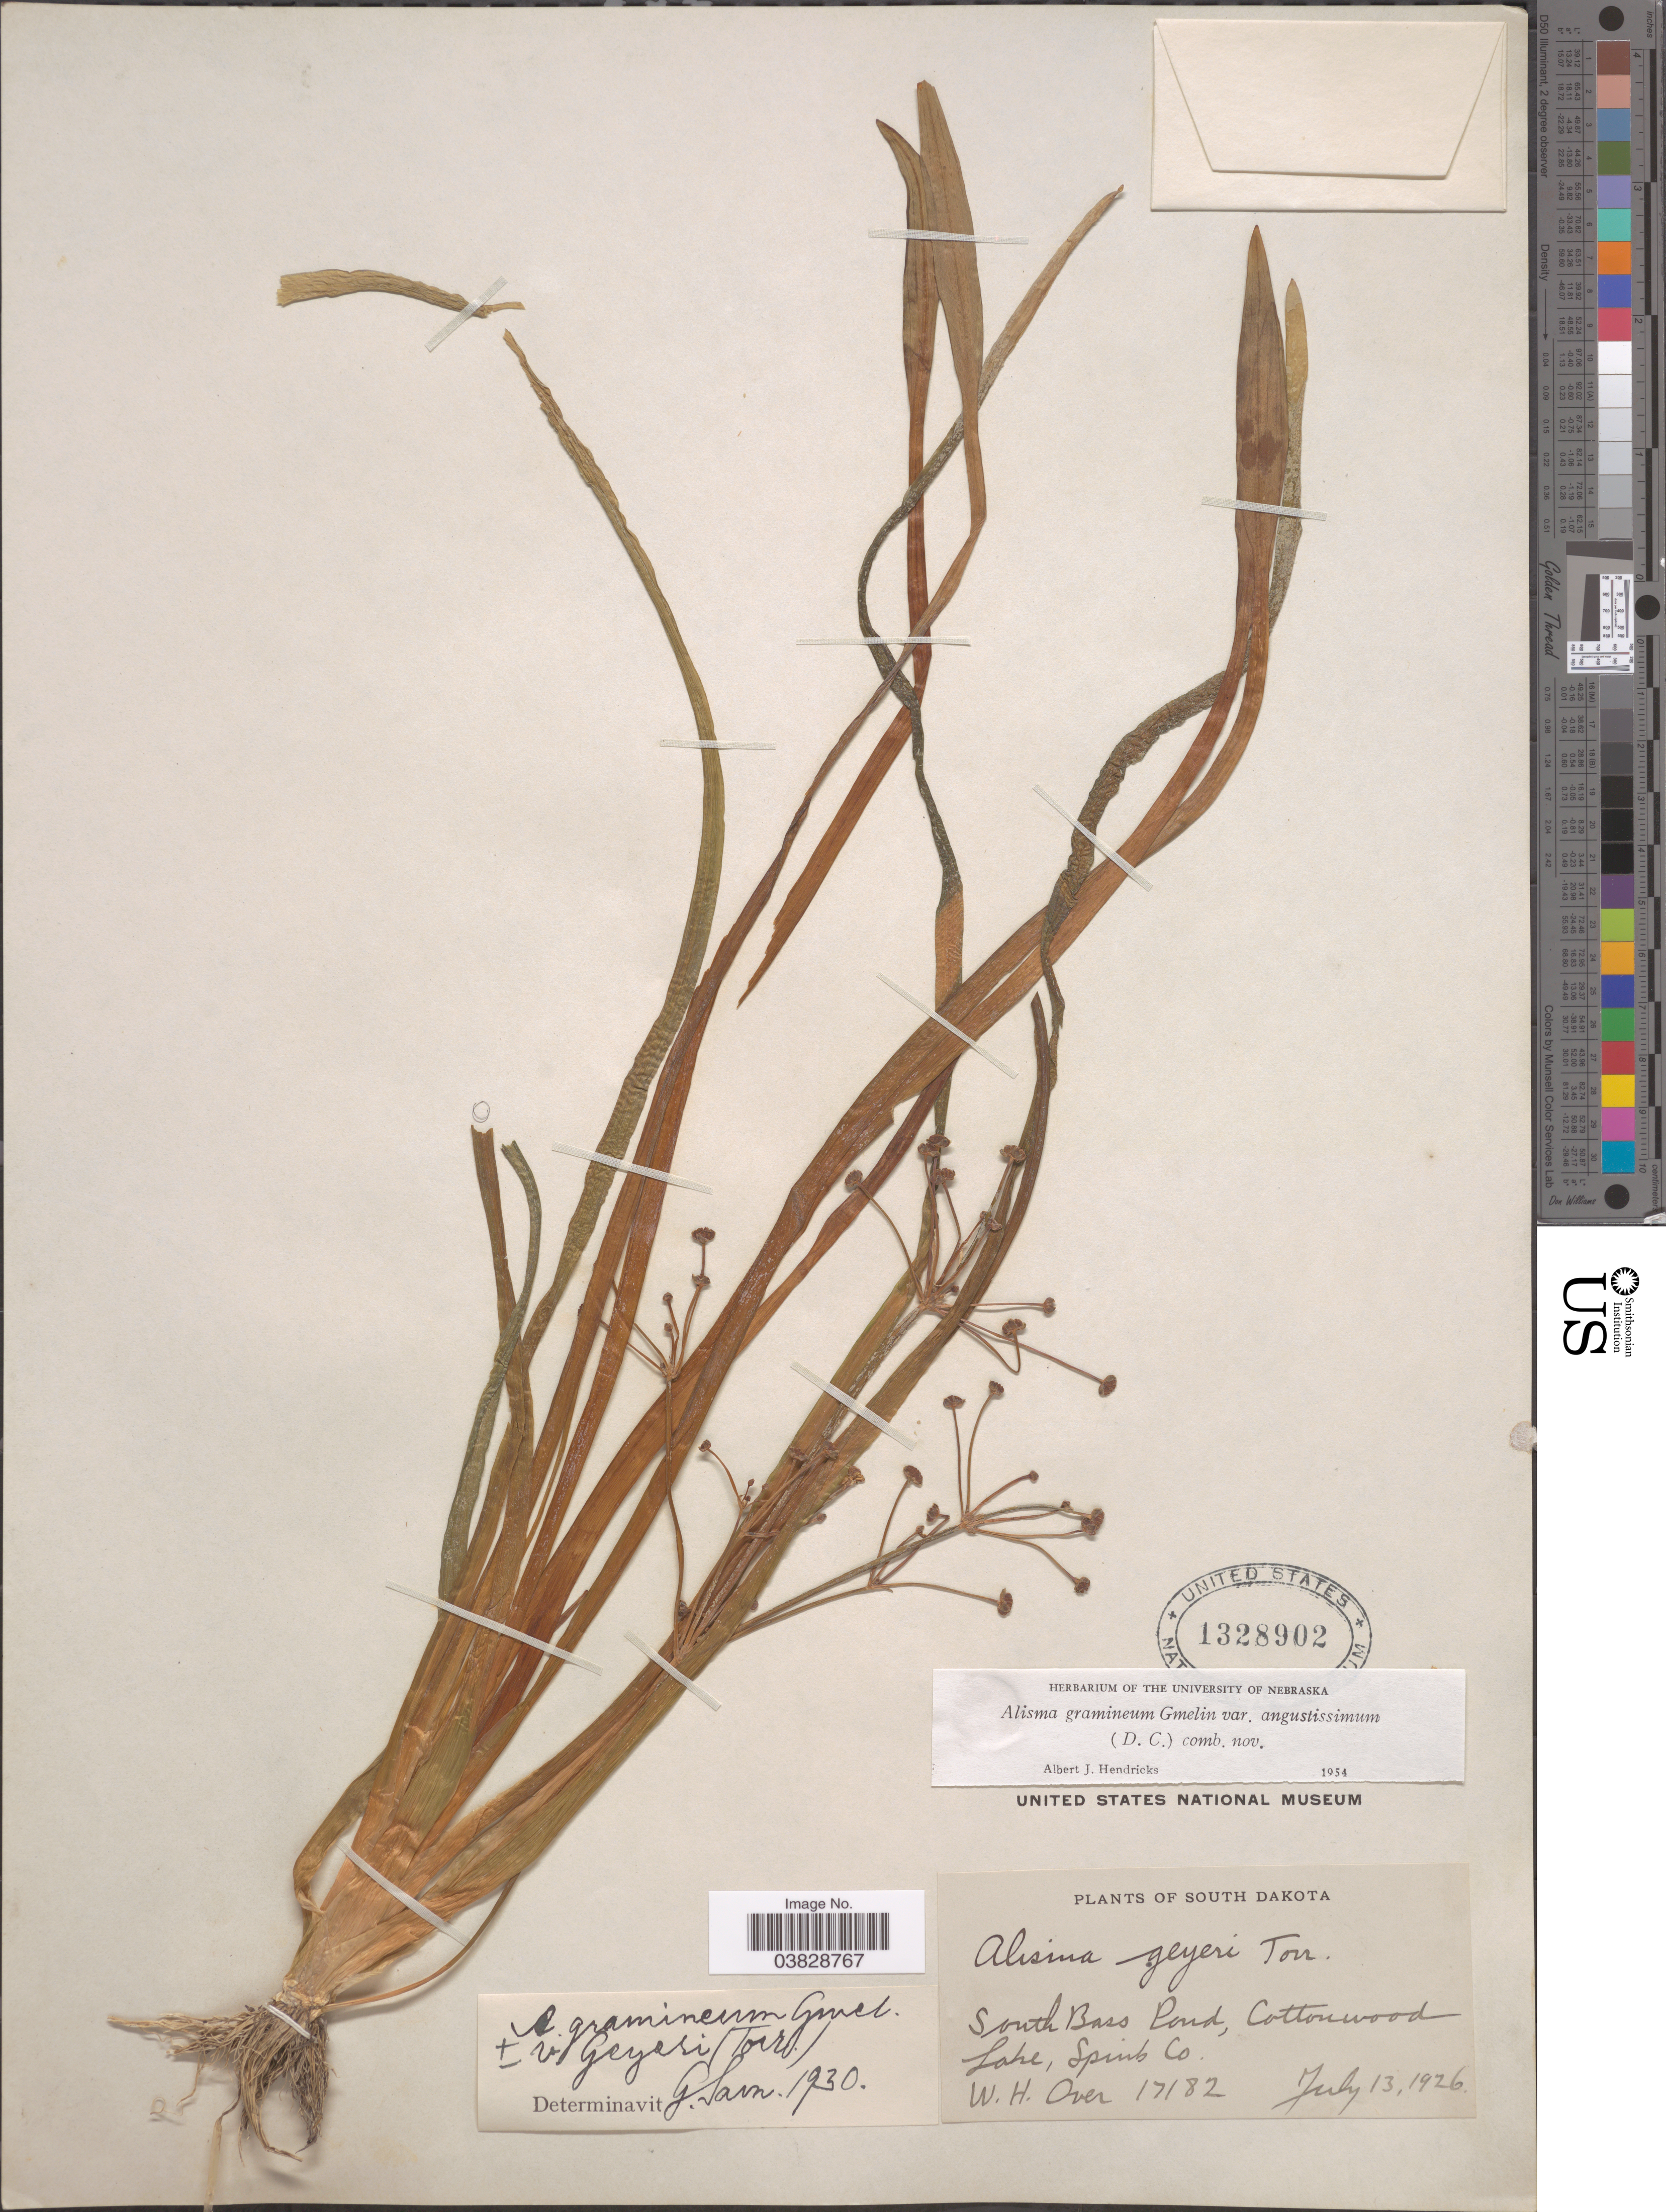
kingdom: Plantae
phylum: Tracheophyta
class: Liliopsida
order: Alismatales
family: Alismataceae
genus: Alisma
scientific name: Alisma gramineum var. angustissimum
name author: (DC.) A.J.Hendricks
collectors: W. Over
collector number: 17182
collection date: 1926-07-13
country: United States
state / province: South Dakota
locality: South Bass Pond, Cottonwood lake, Spink Co.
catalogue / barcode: US 1328902